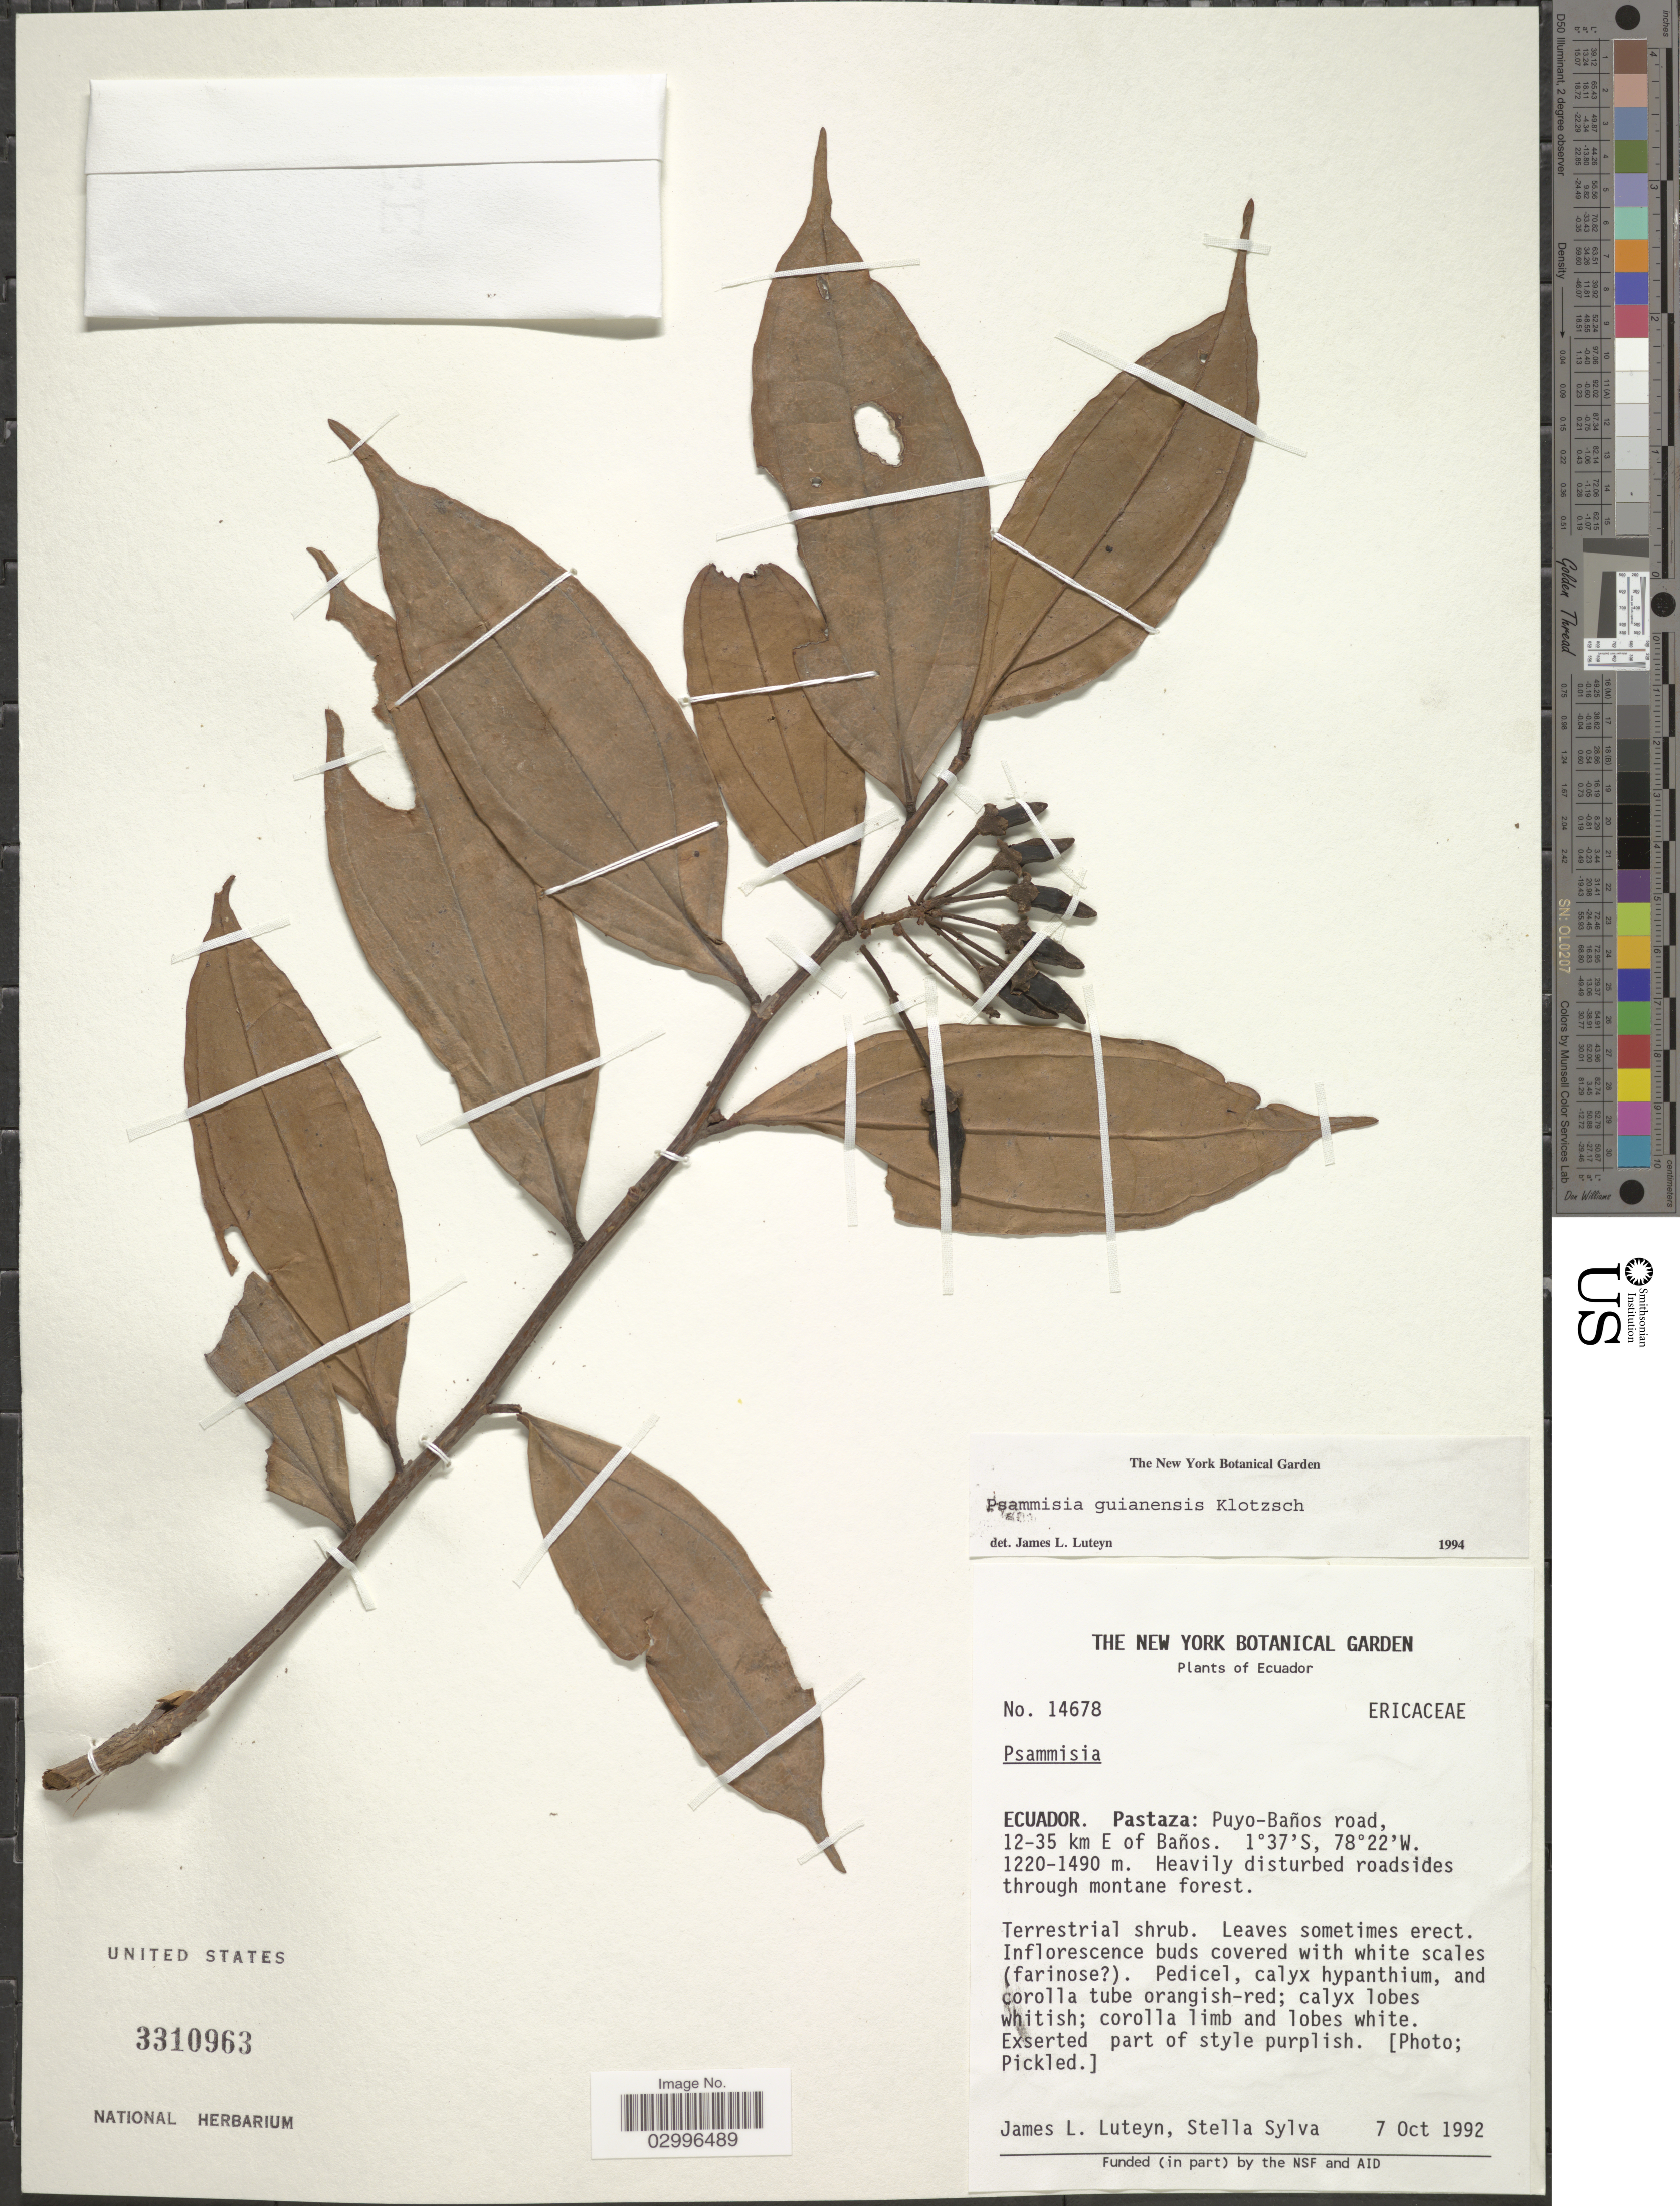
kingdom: Plantae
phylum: Tracheophyta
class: Magnoliopsida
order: Ericales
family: Ericaceae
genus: Psammisia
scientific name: Psammisia guianensis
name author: Klotzsch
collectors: J. L. Luteyn & S. Sylva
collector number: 14678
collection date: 1992-10-07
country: Ecuador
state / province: Pastaza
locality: Puyo-Baños road, 12-35 km E of Baños.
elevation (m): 1220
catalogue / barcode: US 3310963